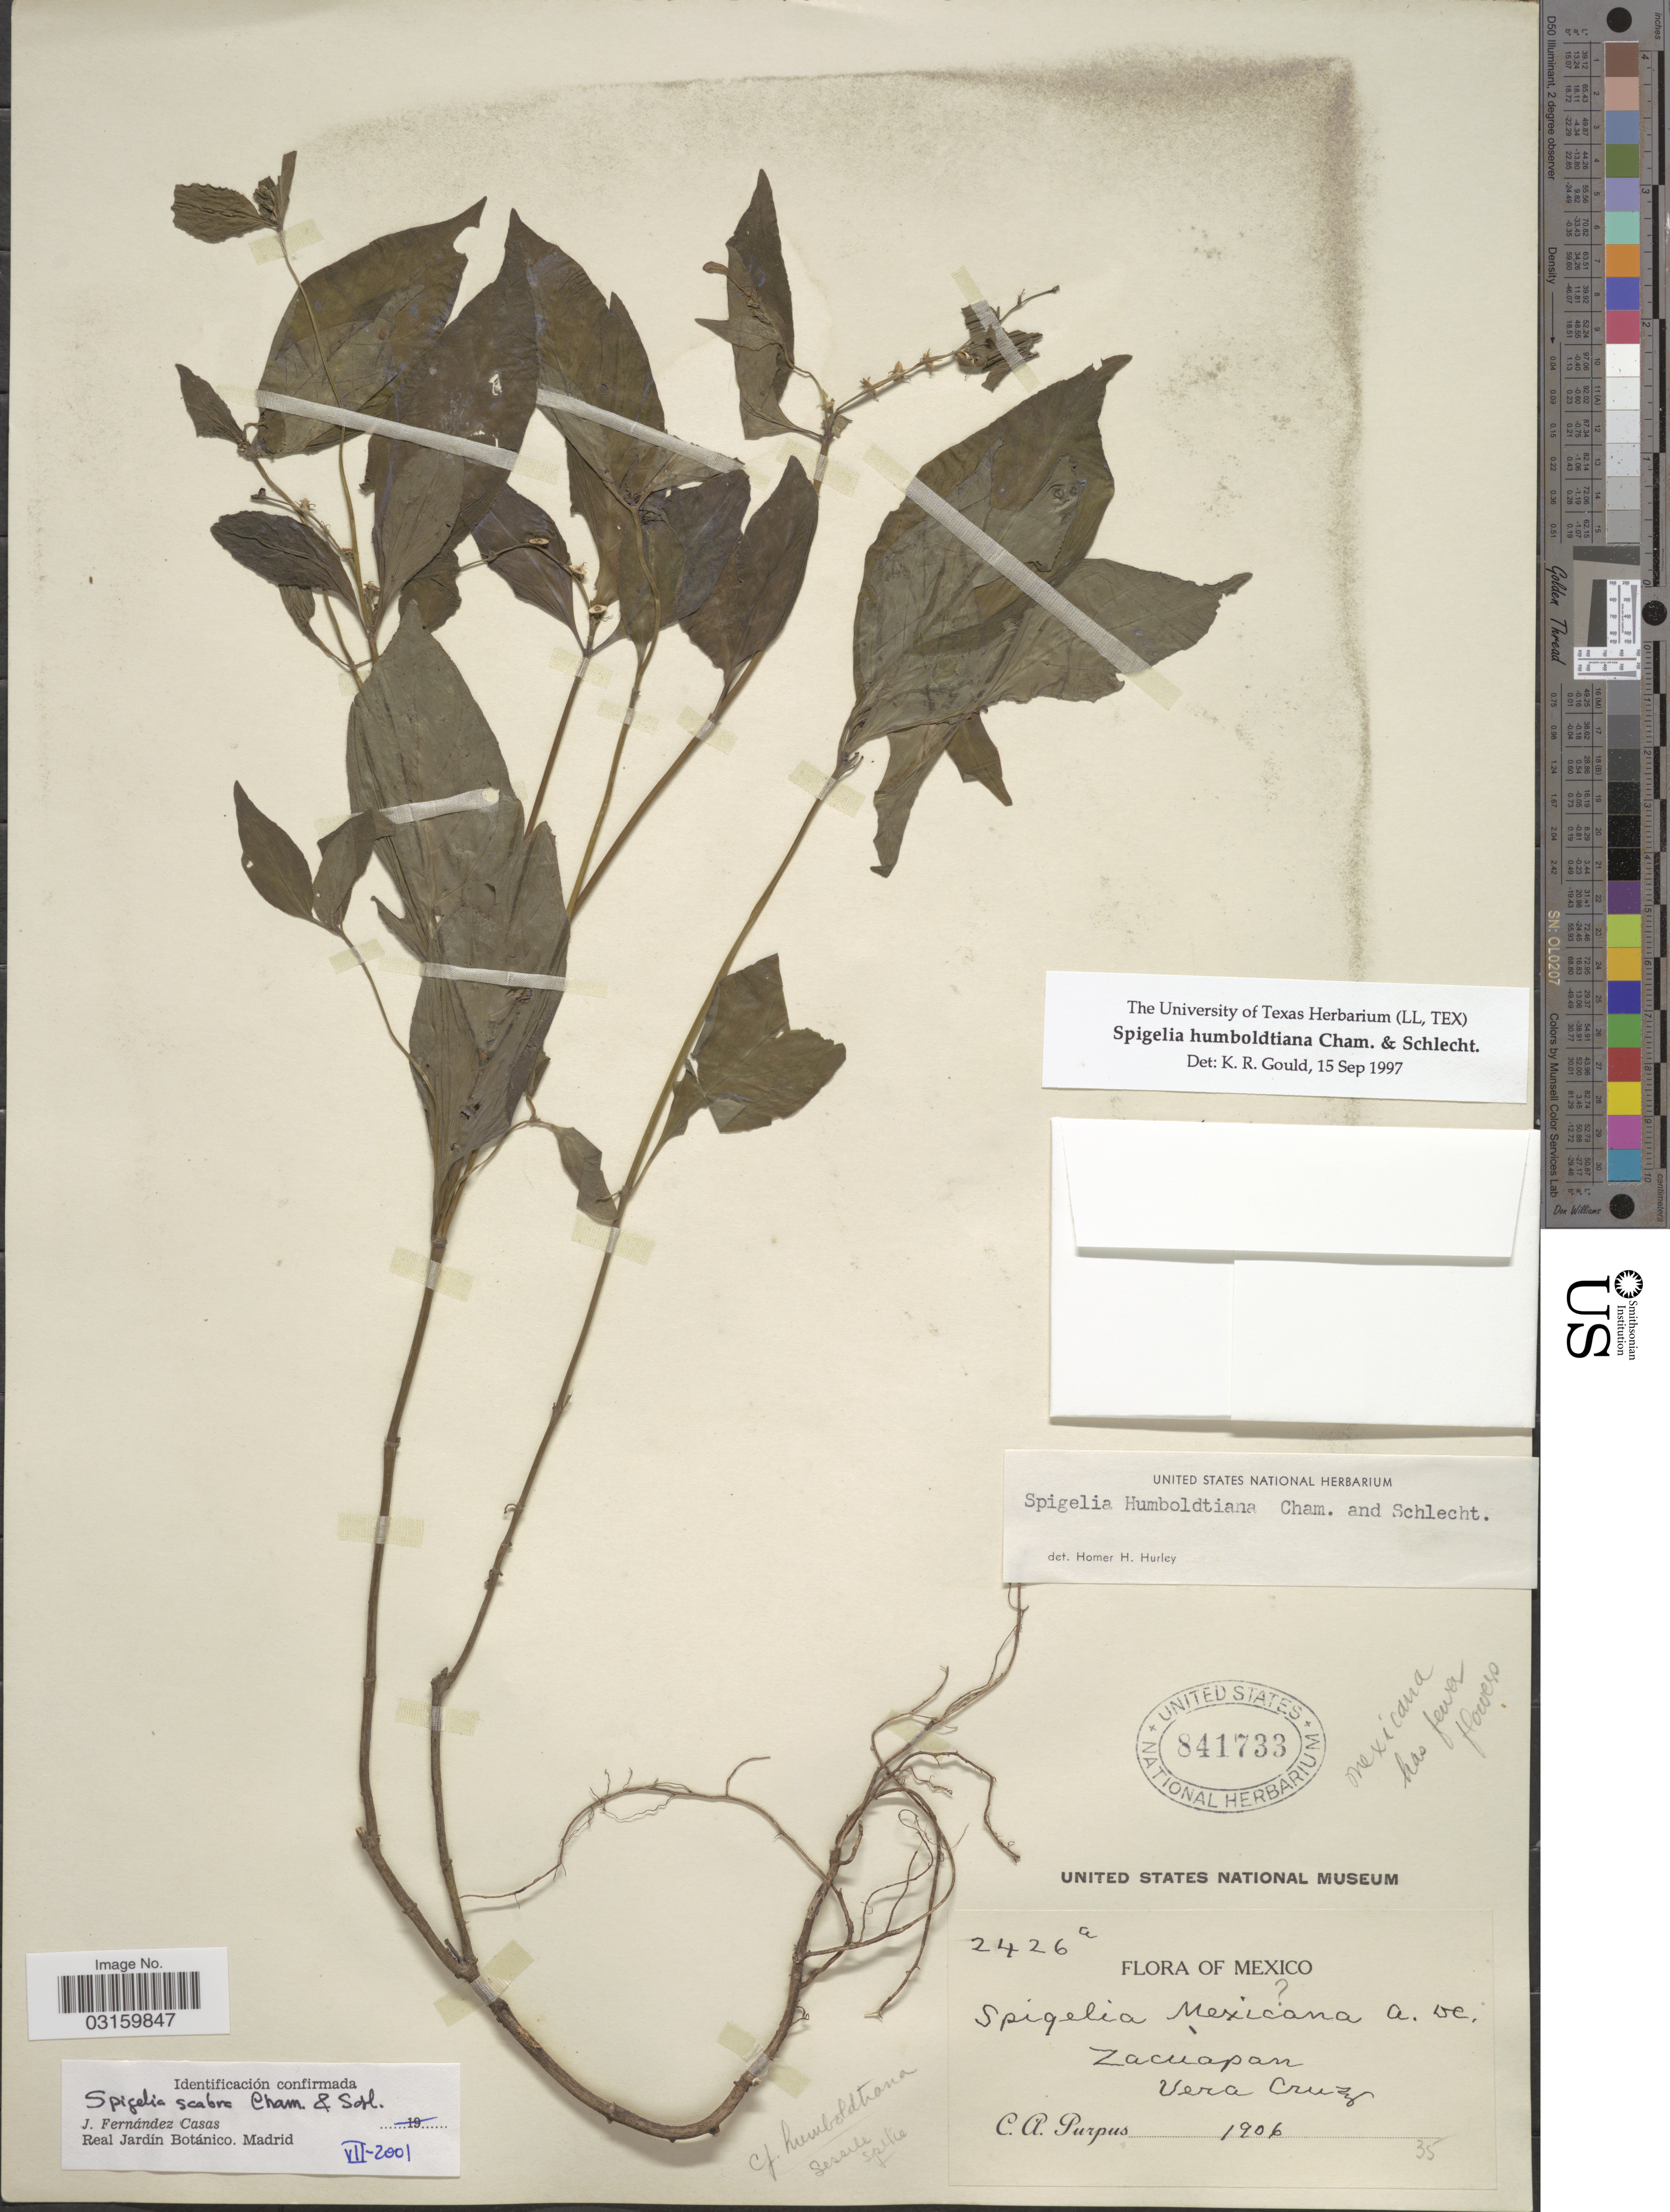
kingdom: Plantae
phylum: Tracheophyta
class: Magnoliopsida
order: Gentianales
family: Loganiaceae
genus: Spigelia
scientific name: Spigelia humboldtiana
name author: Cham. & Schltdl.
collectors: C. A. Purpus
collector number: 2426a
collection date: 1906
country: Mexico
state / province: Veracruz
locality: Zacuapan, Vera Cruz.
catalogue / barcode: US 841733